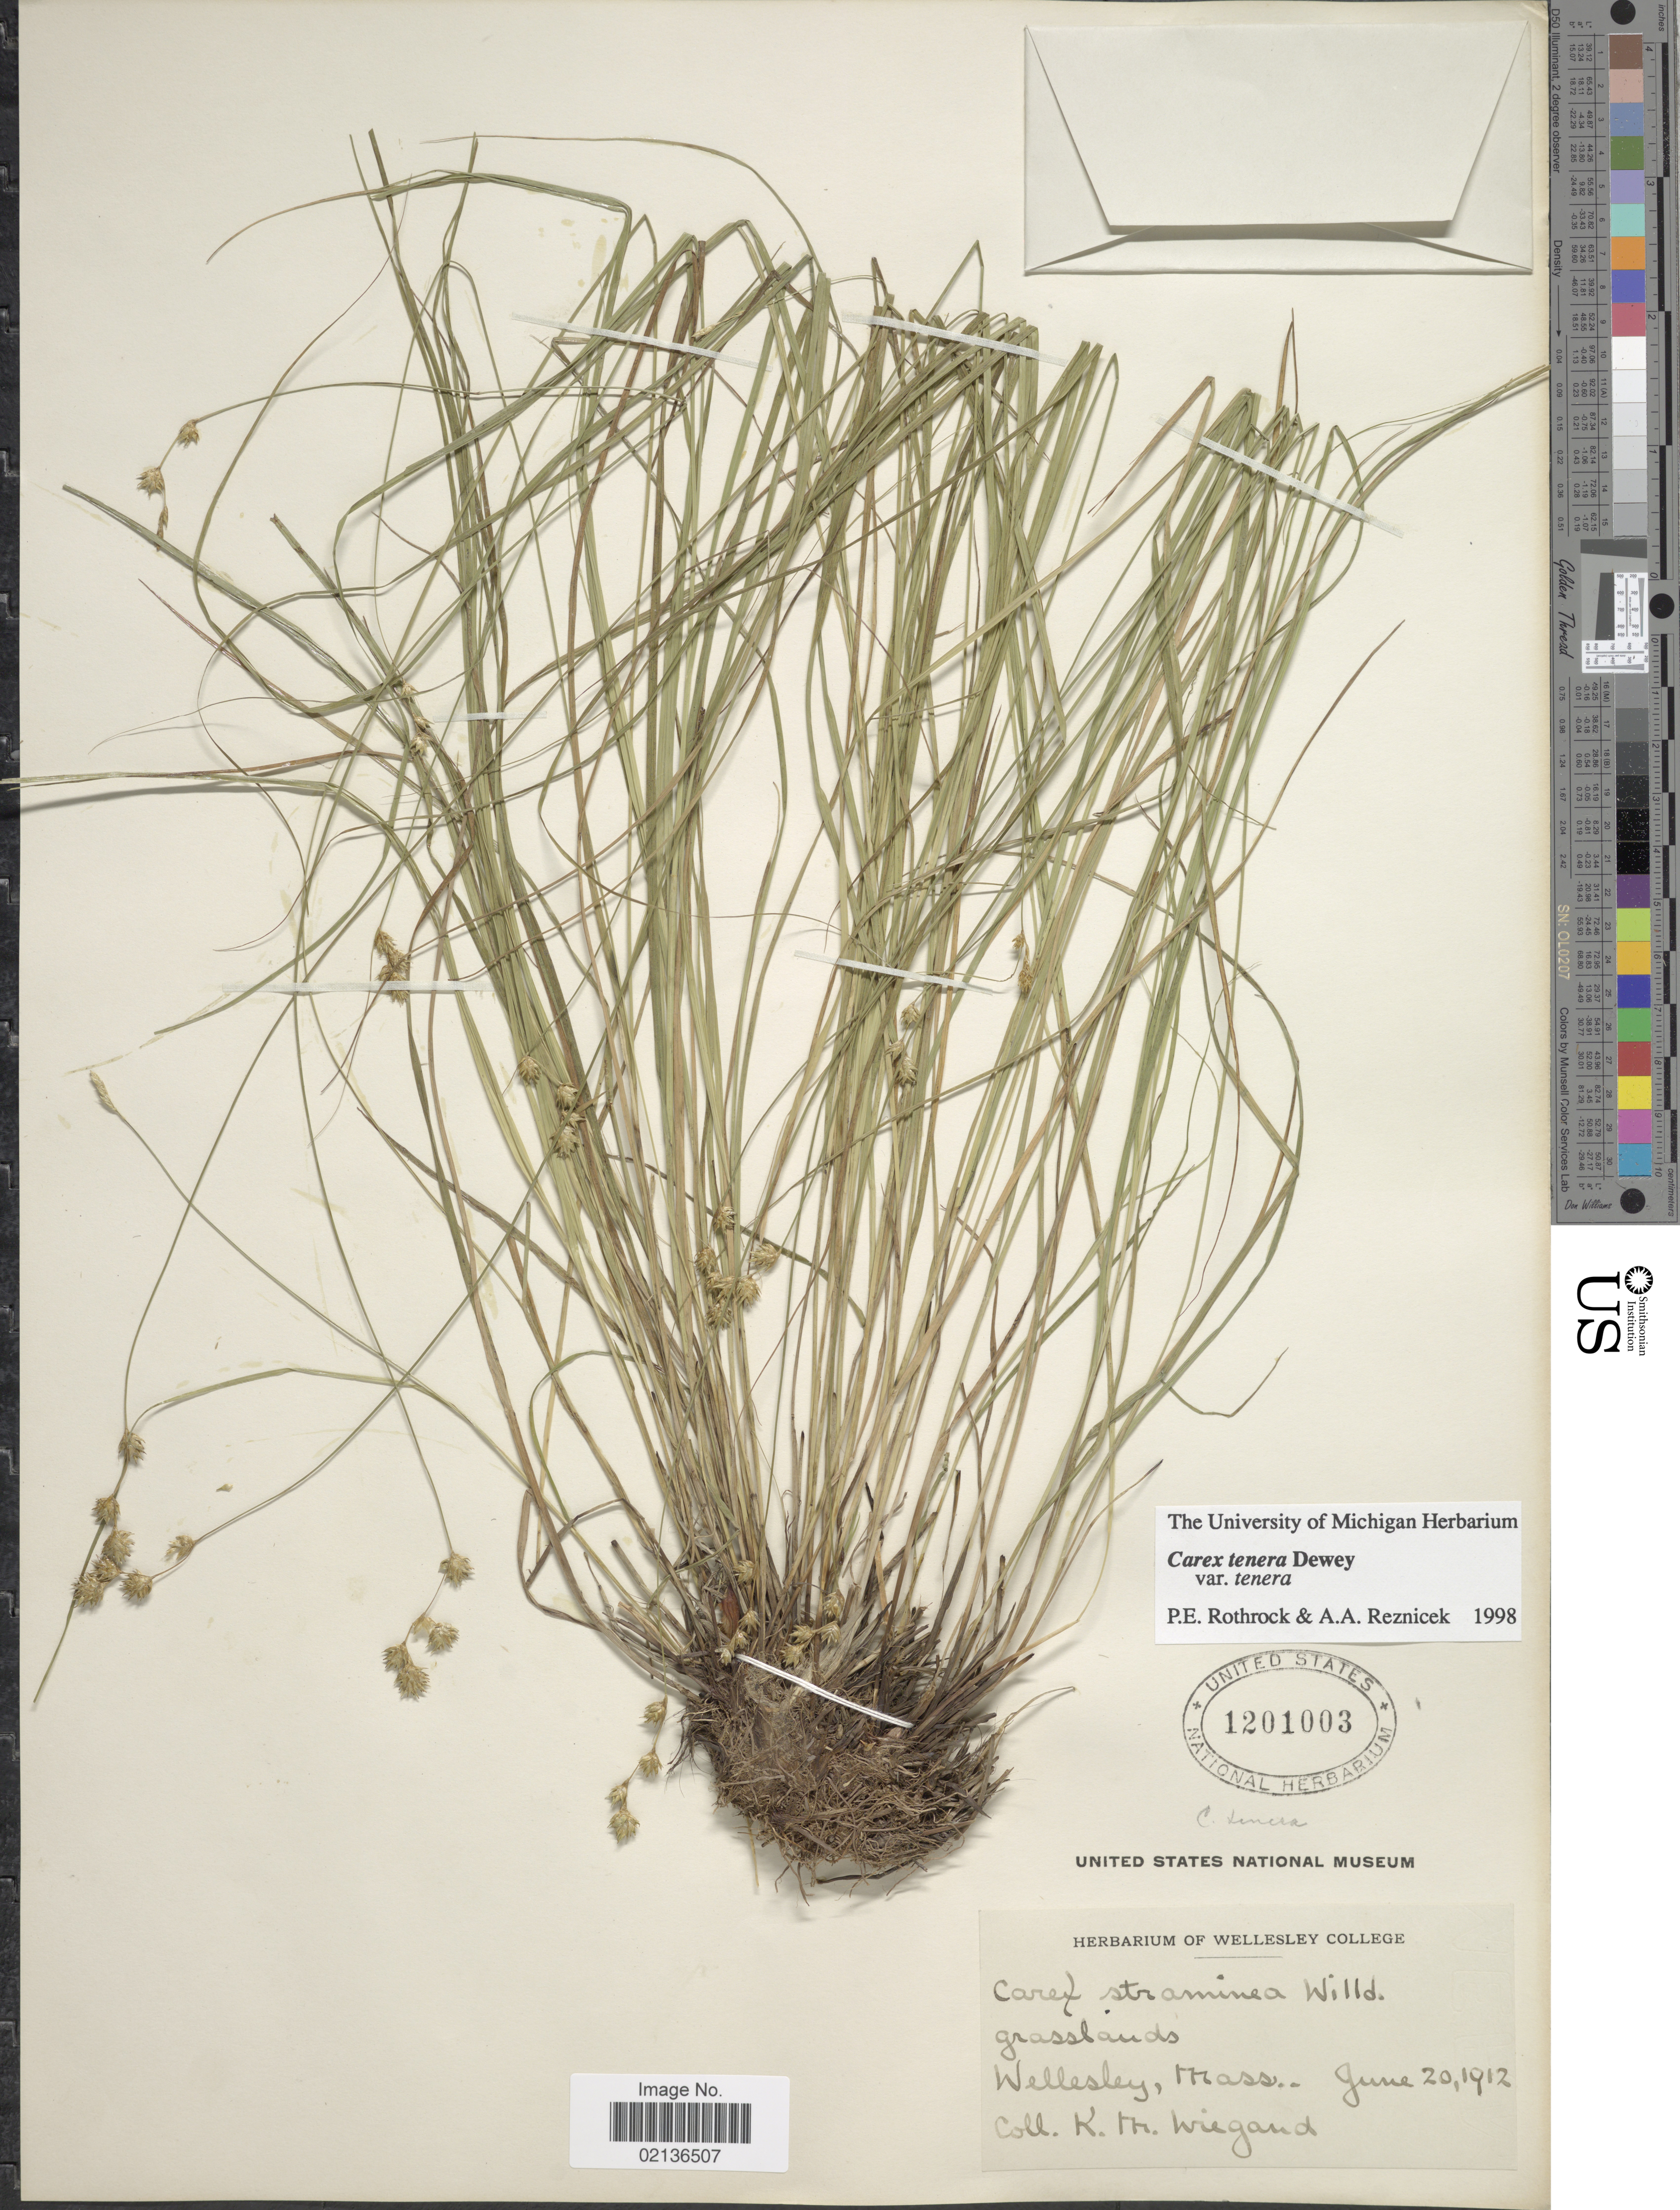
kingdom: Plantae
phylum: Tracheophyta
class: Liliopsida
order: Poales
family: Cyperaceae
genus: Carex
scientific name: Carex tenera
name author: Dewey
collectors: K. M. Wiegand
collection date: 1912-06-20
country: United States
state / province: Massachusetts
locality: Wellesley.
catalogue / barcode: US 1201003